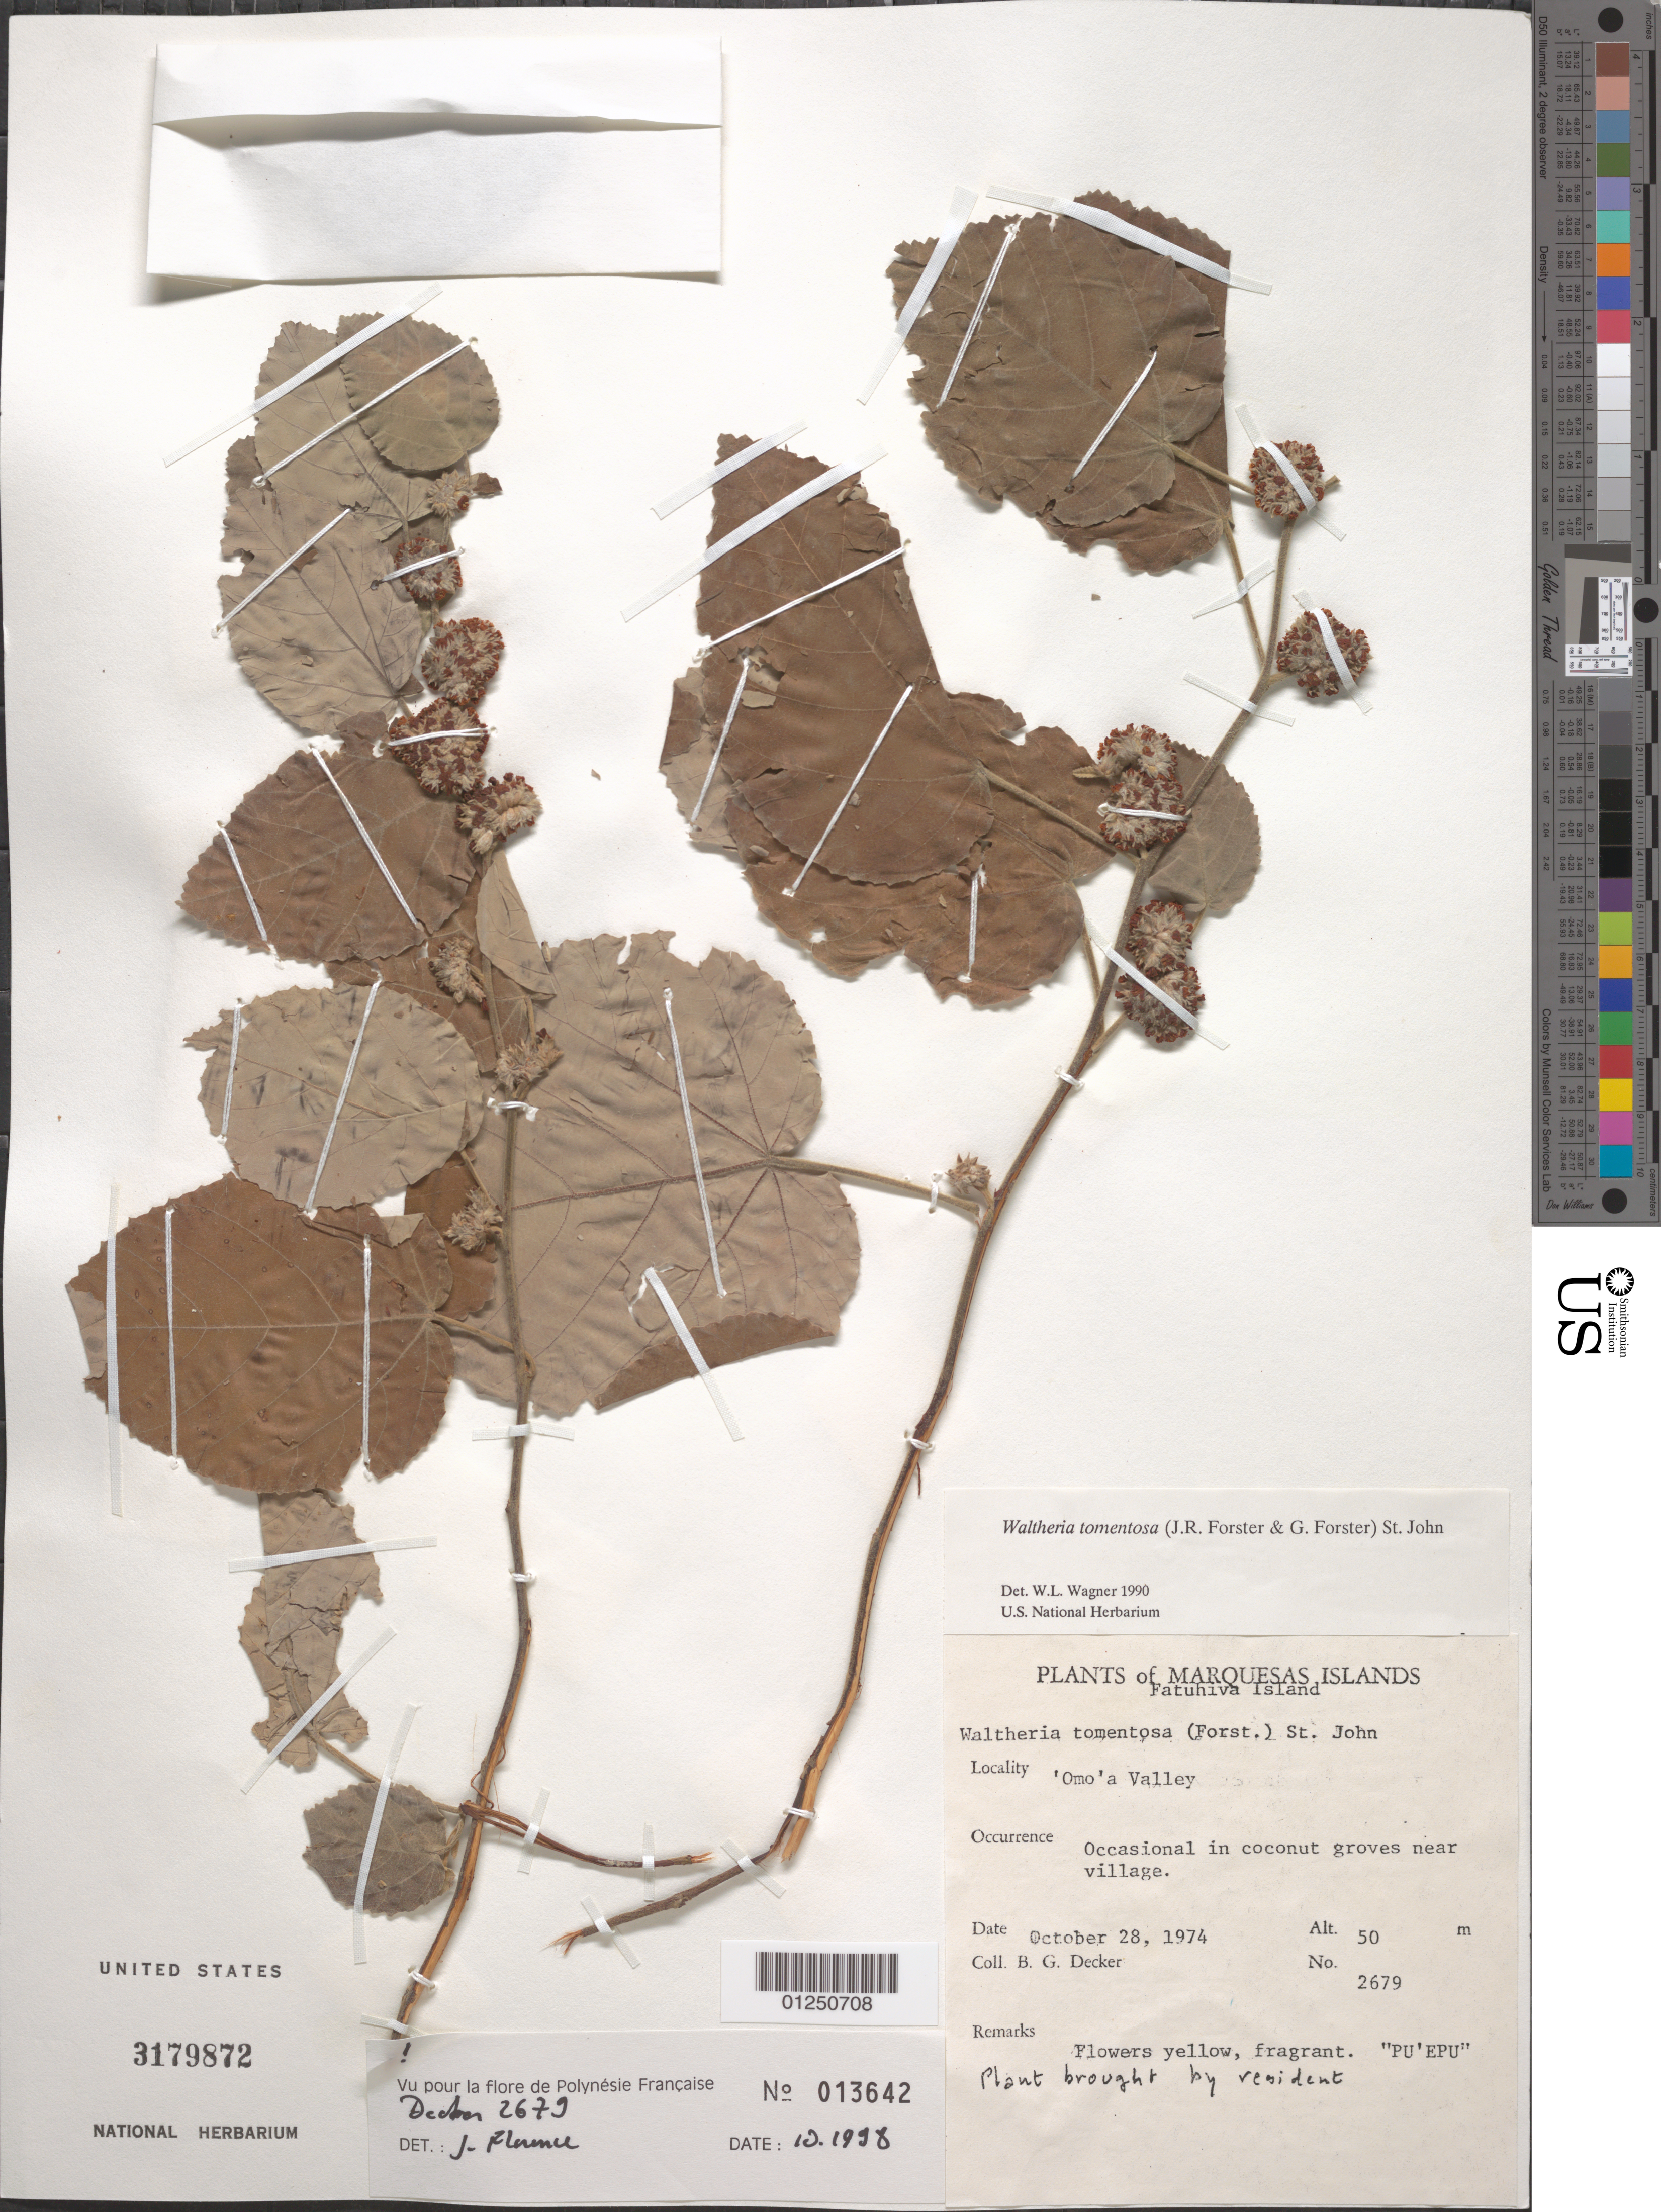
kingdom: Plantae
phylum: Tracheophyta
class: Magnoliopsida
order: Malvales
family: Malvaceae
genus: Waltheria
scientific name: Waltheria tomentosa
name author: (J.R. Forst. & G. Forst.) H. St. John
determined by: Wagner, W. L., (BOT), Smithsonian Institution - National Museum of Natural History (UNITED STATES)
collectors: B. G. Decker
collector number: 2679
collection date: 1974-10-28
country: French Polynesia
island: Fatu Hiva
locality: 'Omo'a Valley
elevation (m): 50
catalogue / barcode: US 3179872